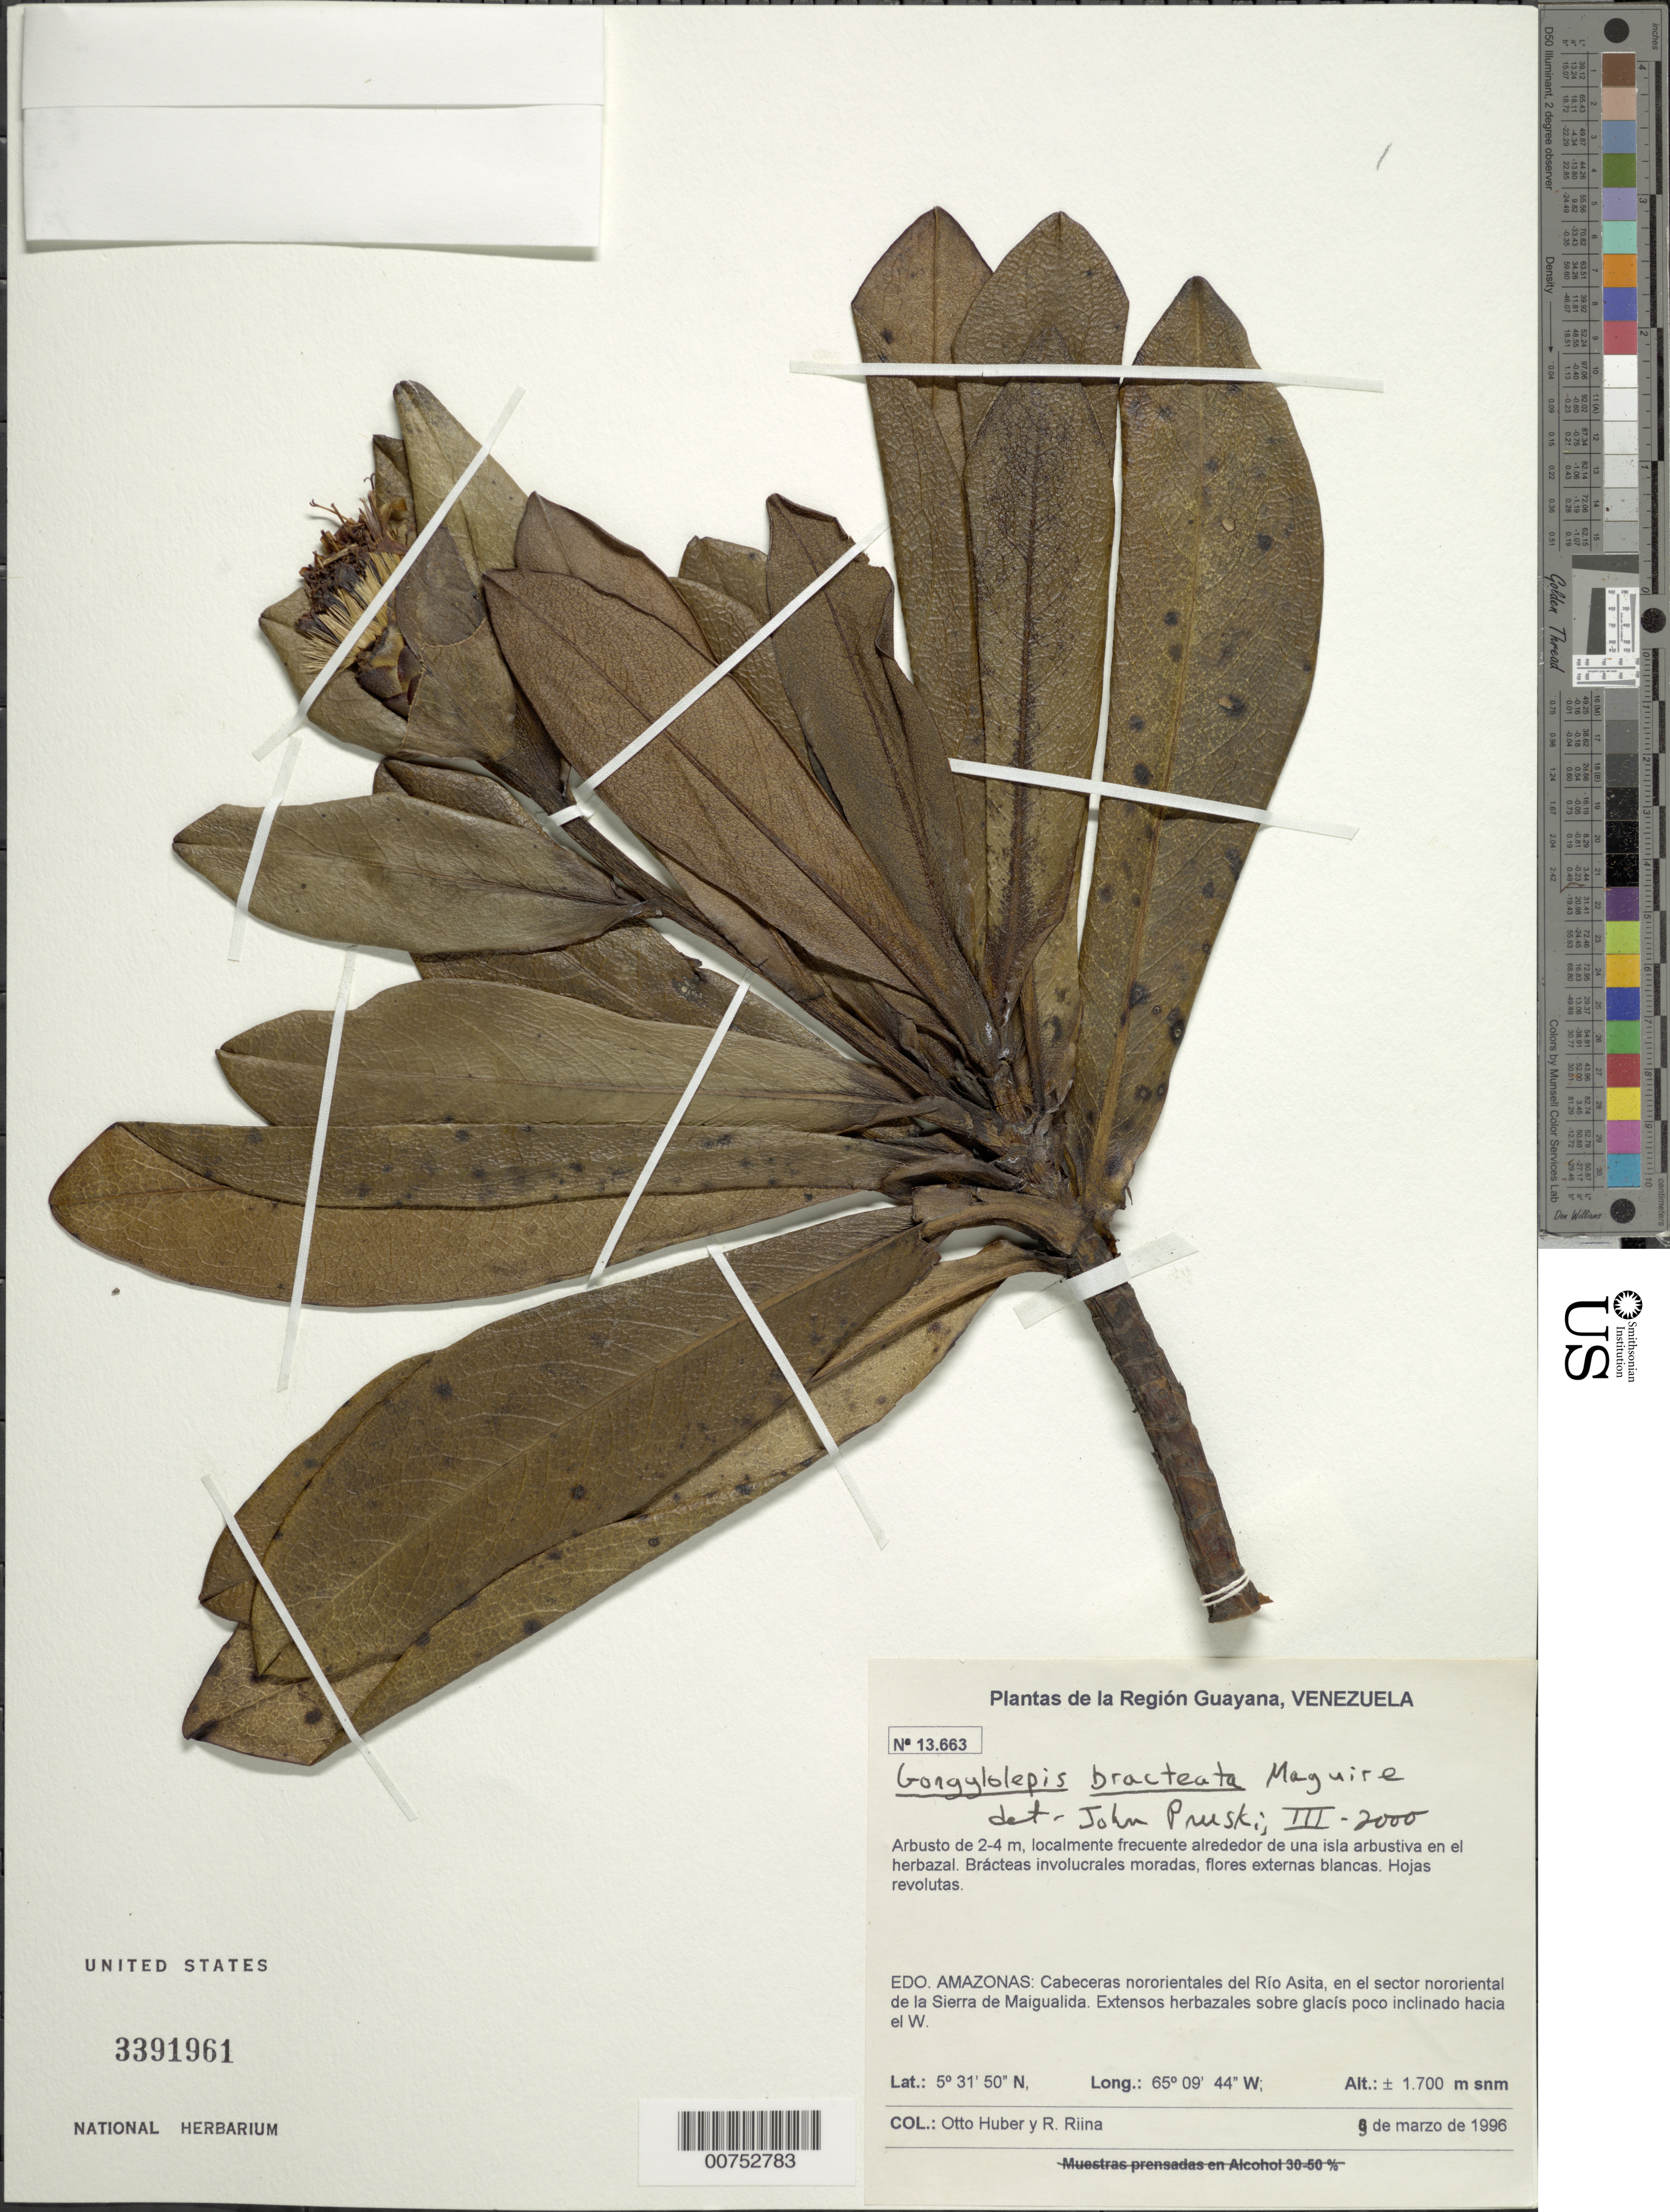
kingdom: Plantae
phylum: Tracheophyta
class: Magnoliopsida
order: Asterales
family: Asteraceae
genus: Gongylolepis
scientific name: Gongylolepis bracteata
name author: Maguire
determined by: Pruski, J. F.; Funk, V. A.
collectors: O. Huber & R. Riina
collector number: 13663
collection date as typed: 9-Mar-96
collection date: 1996-03-09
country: Venezuela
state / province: Amazonas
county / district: Atures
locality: Río Asita, cabeceras NO, en la seccion NO de la Sierra de Maigualida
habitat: Extensos herbazales sobre glacís poco inclinado hacia el W.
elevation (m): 1700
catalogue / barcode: US 3391961